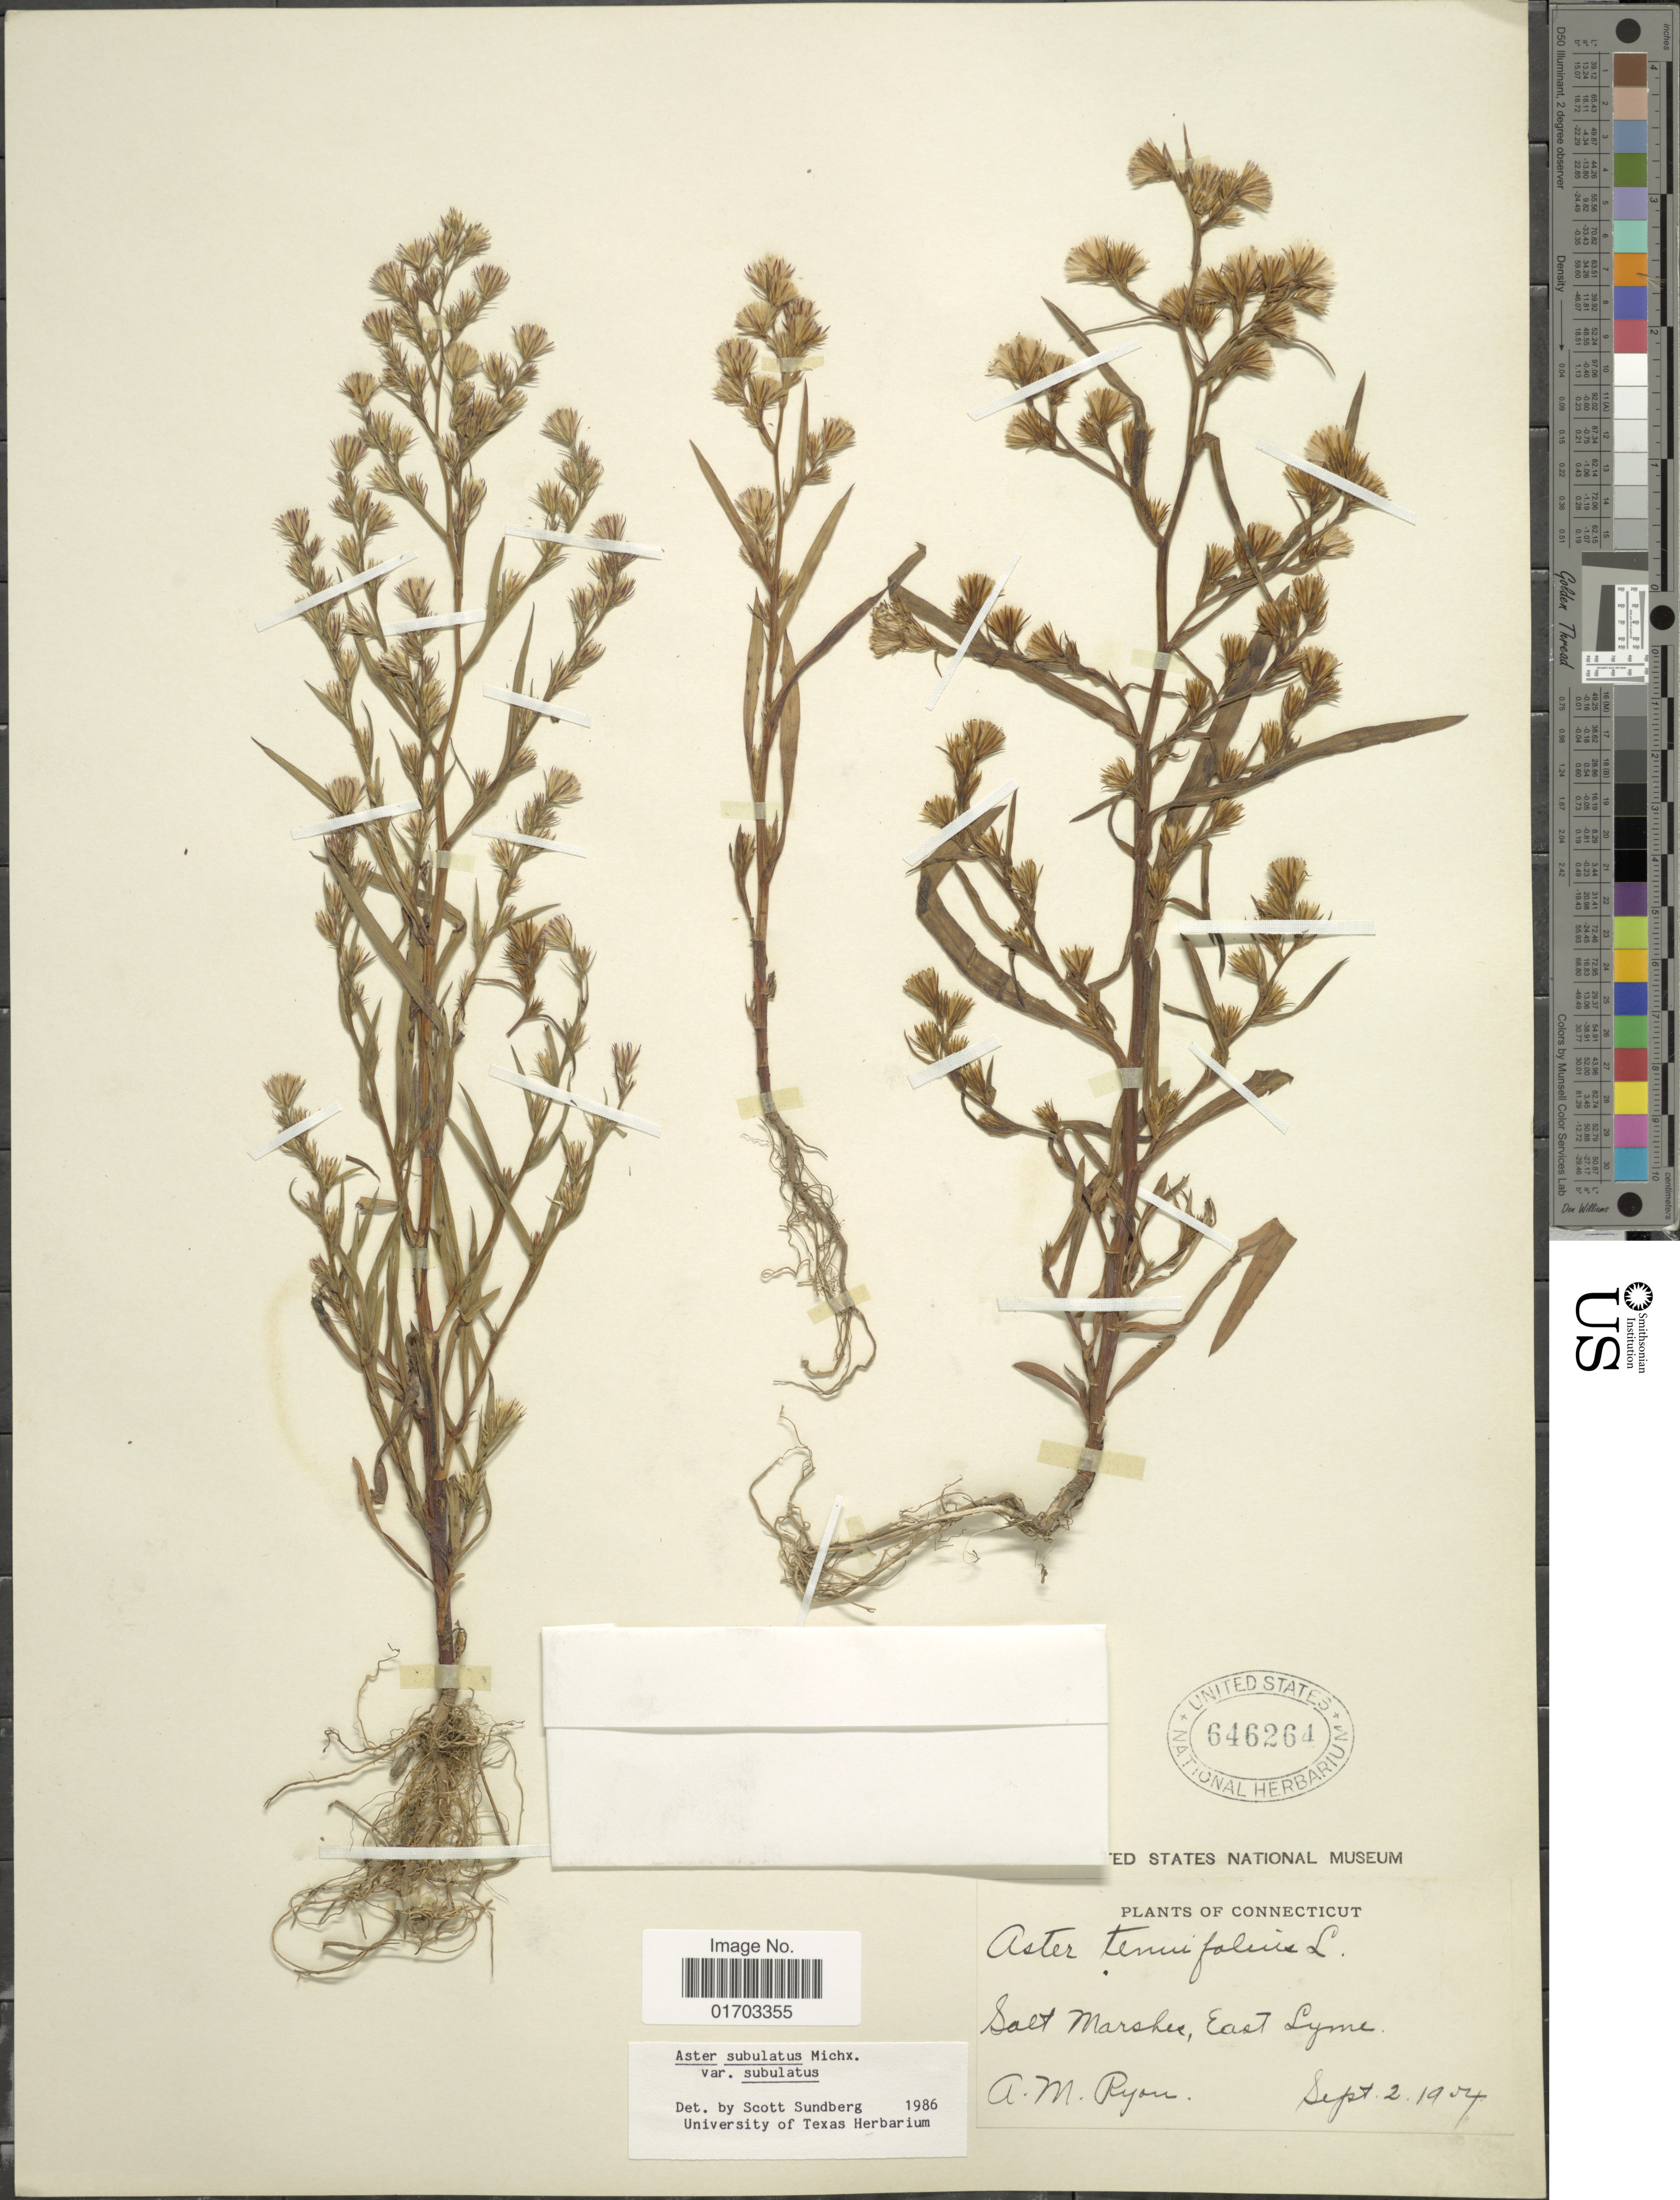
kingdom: Plantae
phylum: Tracheophyta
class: Magnoliopsida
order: Asterales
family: Asteraceae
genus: Symphyotrichum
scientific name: Symphyotrichum subulatum var. subulatum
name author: (Michx.) G.L. Nesom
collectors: A. Ryan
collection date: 1904-09-02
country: United States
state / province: Connecticut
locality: Salt Marshes, East Lyme.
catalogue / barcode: US 646264